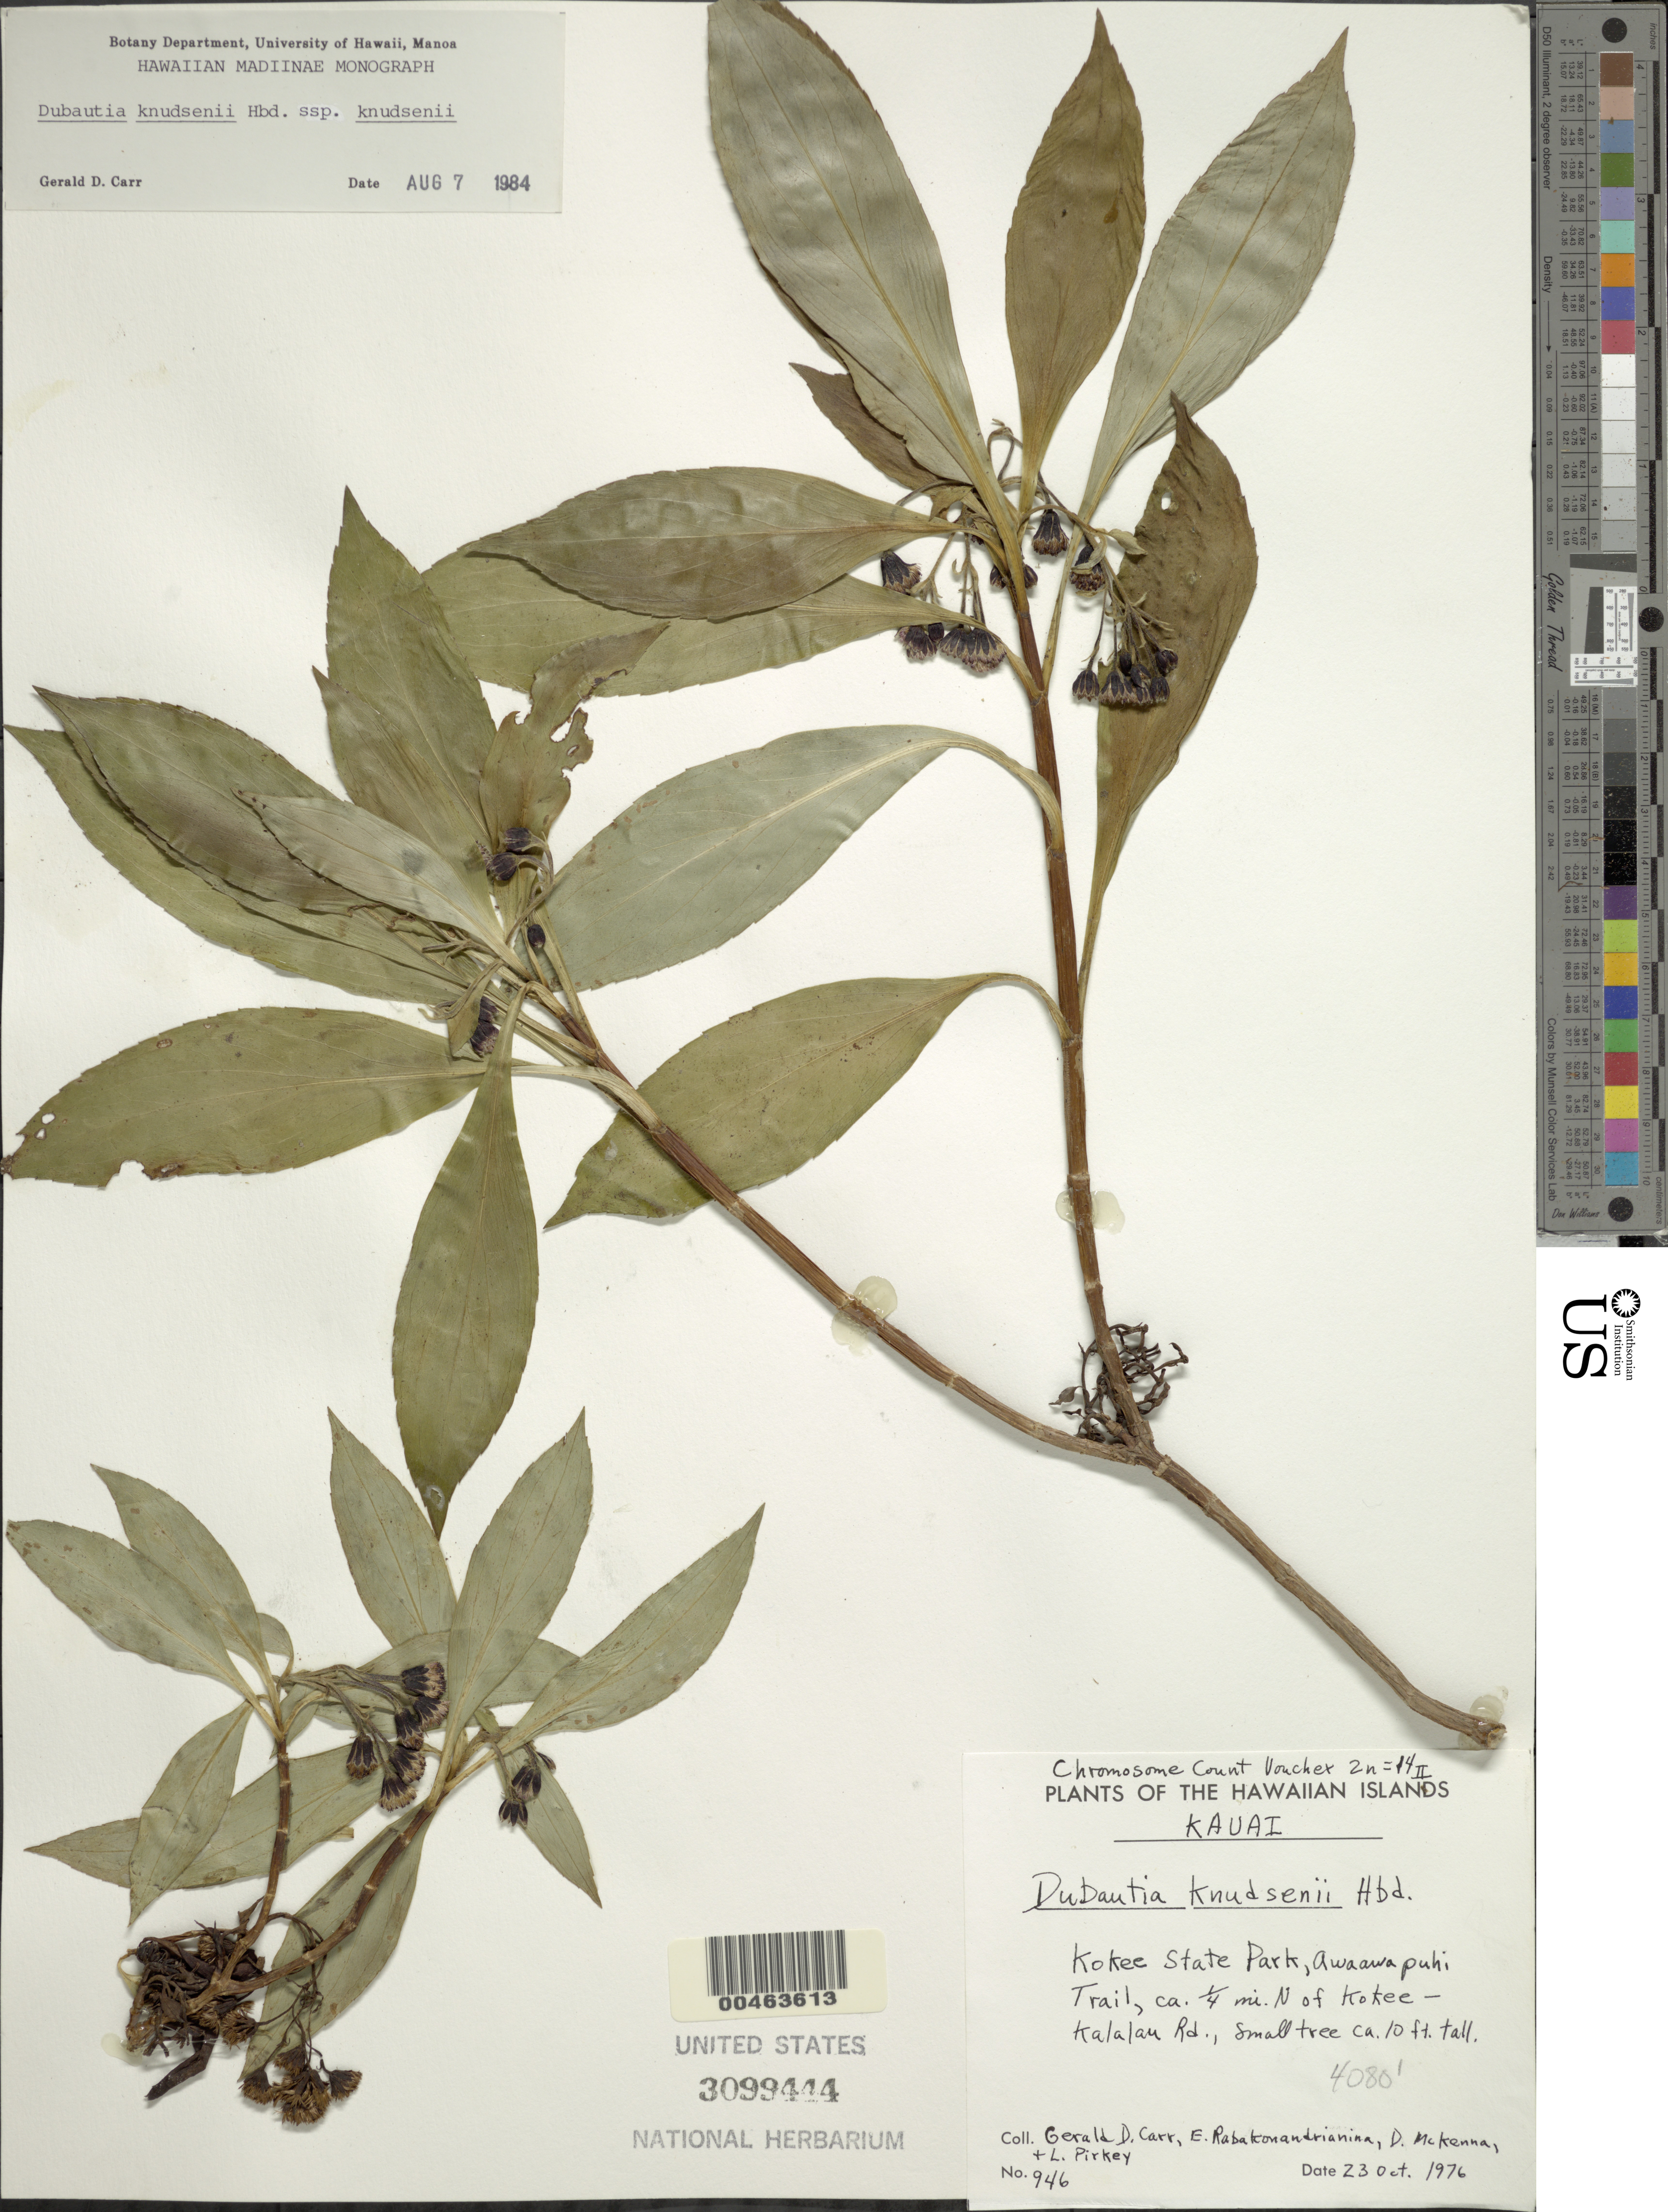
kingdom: Plantae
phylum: Tracheophyta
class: Magnoliopsida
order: Asterales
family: Asteraceae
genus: Dubautia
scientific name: Dubautia knudsenii subsp. knudsenii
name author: Hillebr.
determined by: Carr, G. D.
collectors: G. D. Carr, E. Rabakonandrianina, D. McKenna & L. Pirkey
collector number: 946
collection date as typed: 23 Oct 1976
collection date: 1976-10-23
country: United States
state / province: Hawaii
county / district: Kauai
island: Kaua'i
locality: Kokee State park, Awaawapuhi Trail, ca. 0.25 mi. N of Kokee-Kalalau Rd.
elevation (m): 1244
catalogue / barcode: US 3099444